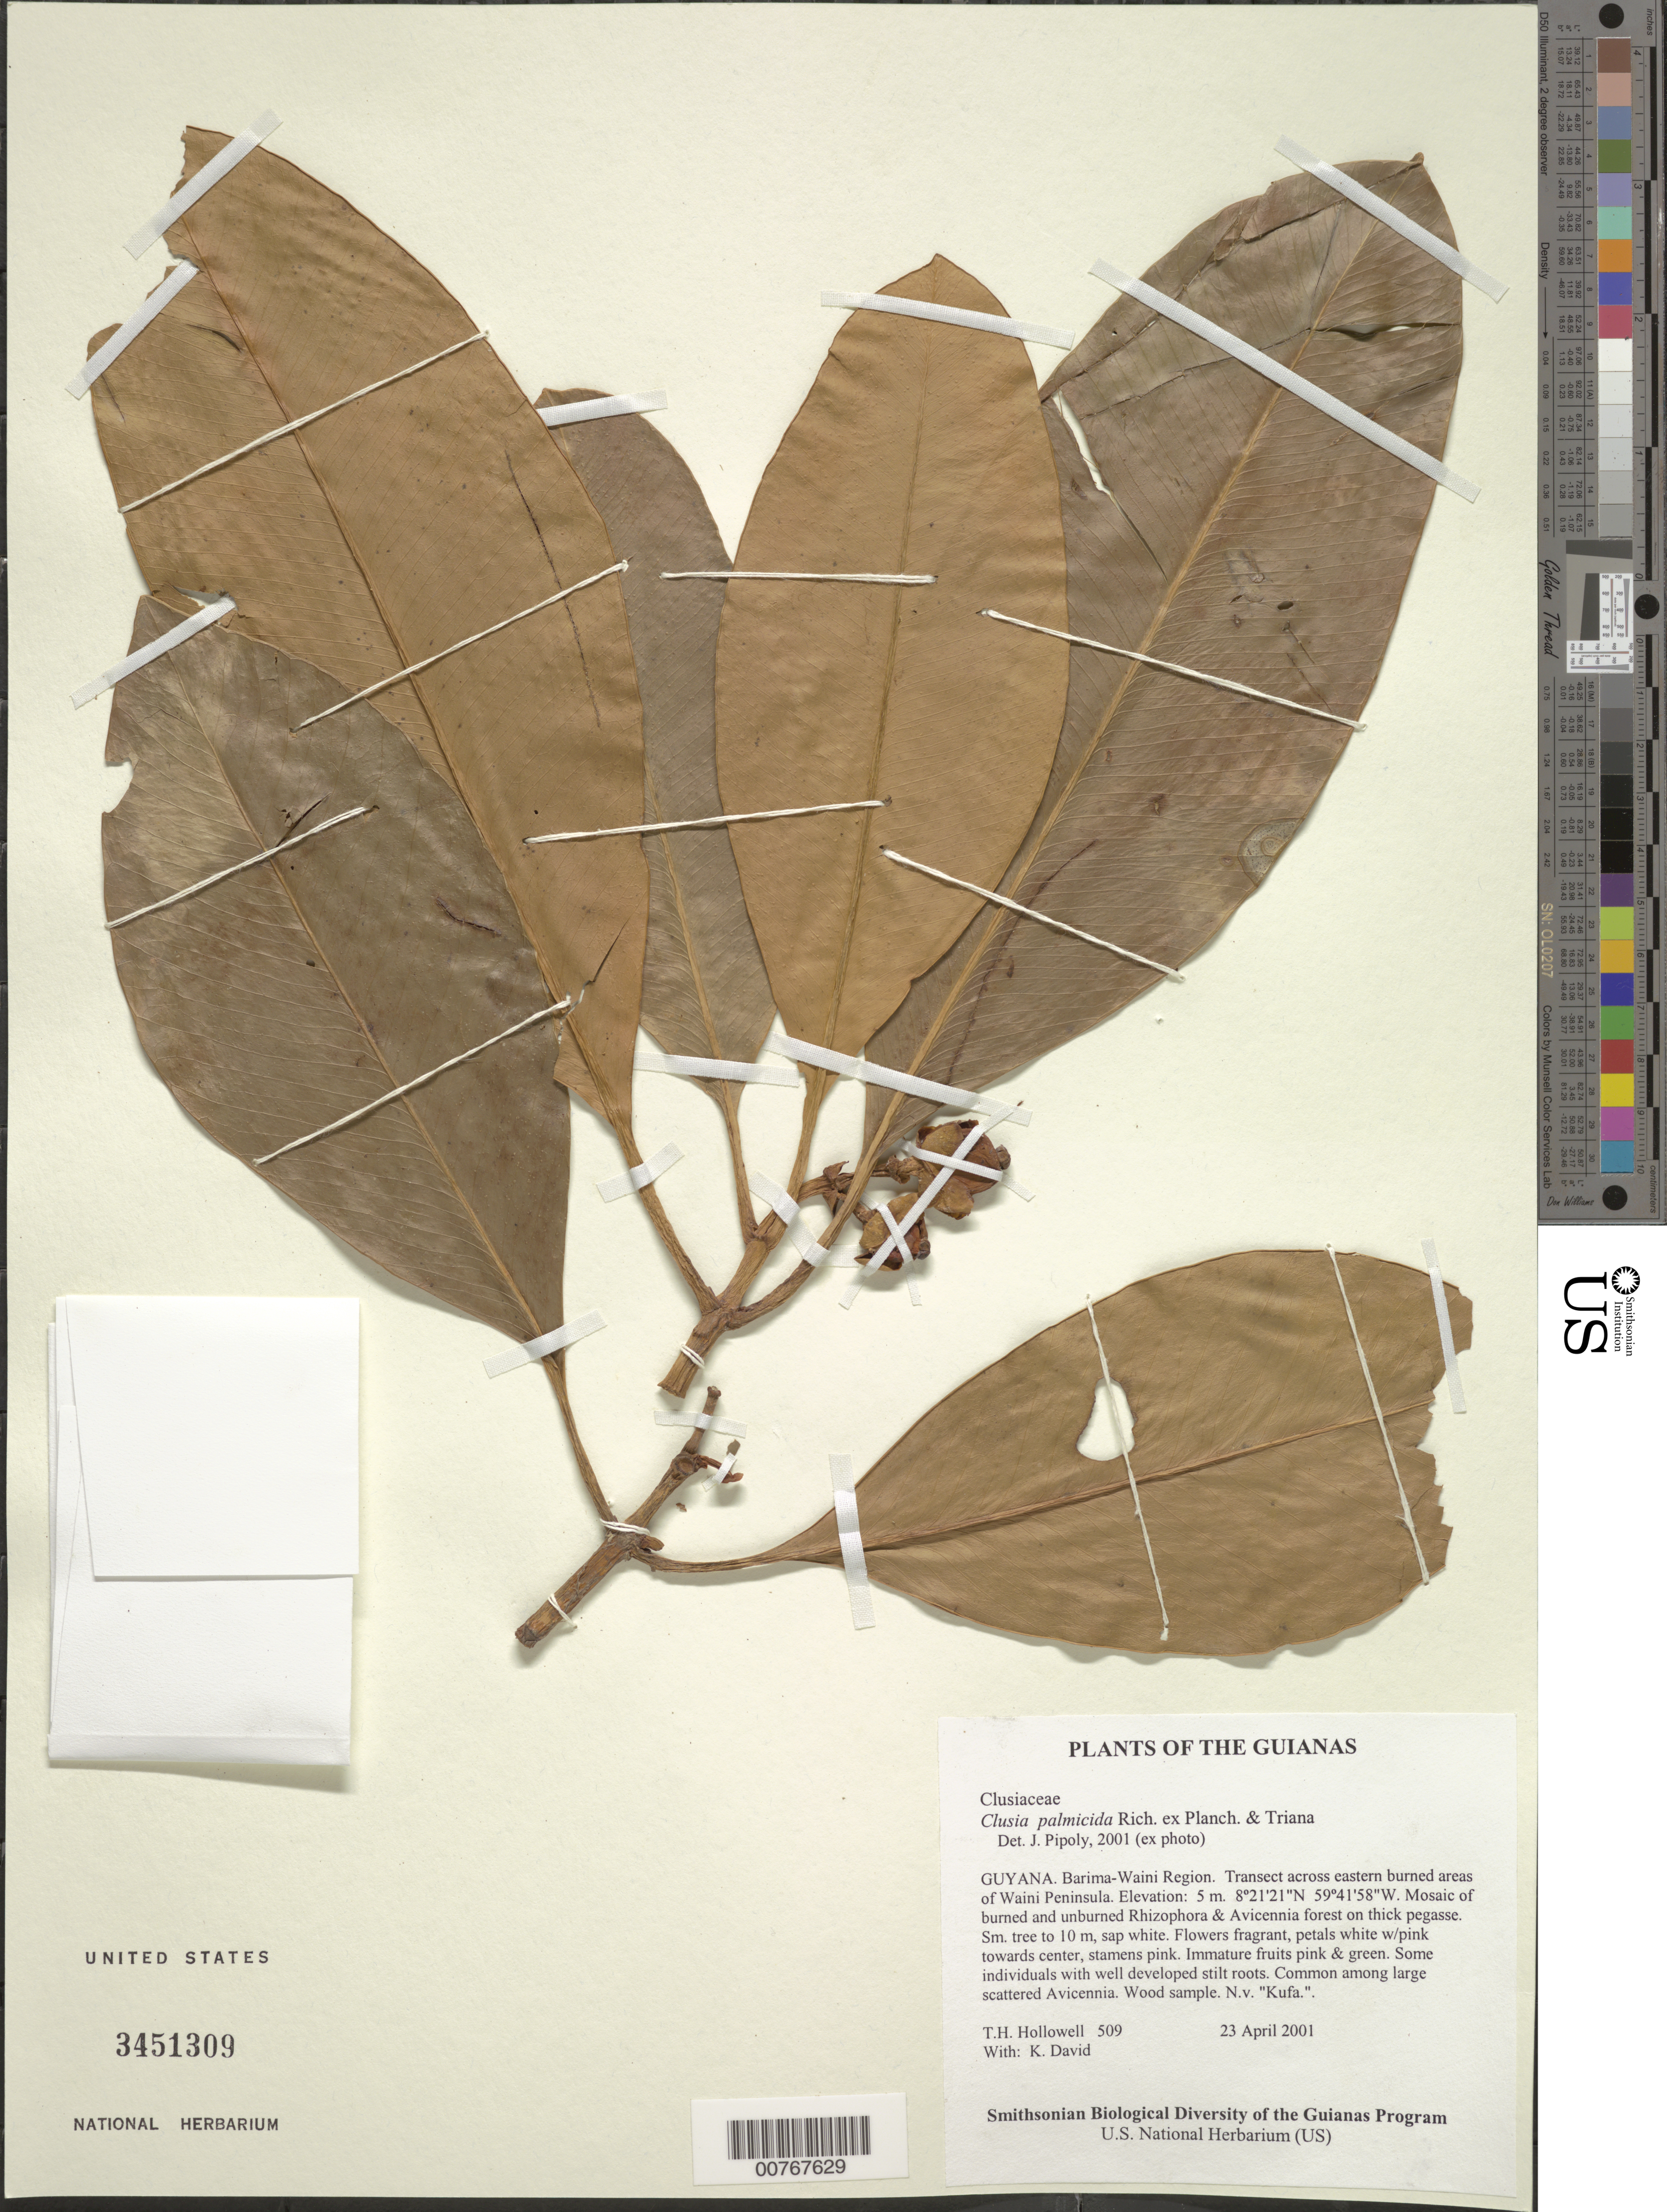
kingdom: Plantae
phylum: Tracheophyta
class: Magnoliopsida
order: Malpighiales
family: Clusiaceae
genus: Clusia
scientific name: Clusia palmicida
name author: Rich.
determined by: Pipoly, J. J., III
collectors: T. Hollowell & K. David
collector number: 509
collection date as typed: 23 April 2001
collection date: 2001-04-23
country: Guyana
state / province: Barima-Waini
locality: Transect across eastern burned areas of Waini Peninsula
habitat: Mosaic of burned and unburned Rhizophora & Avicennia forest on thick pegasse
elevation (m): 5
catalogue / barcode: US 3451309